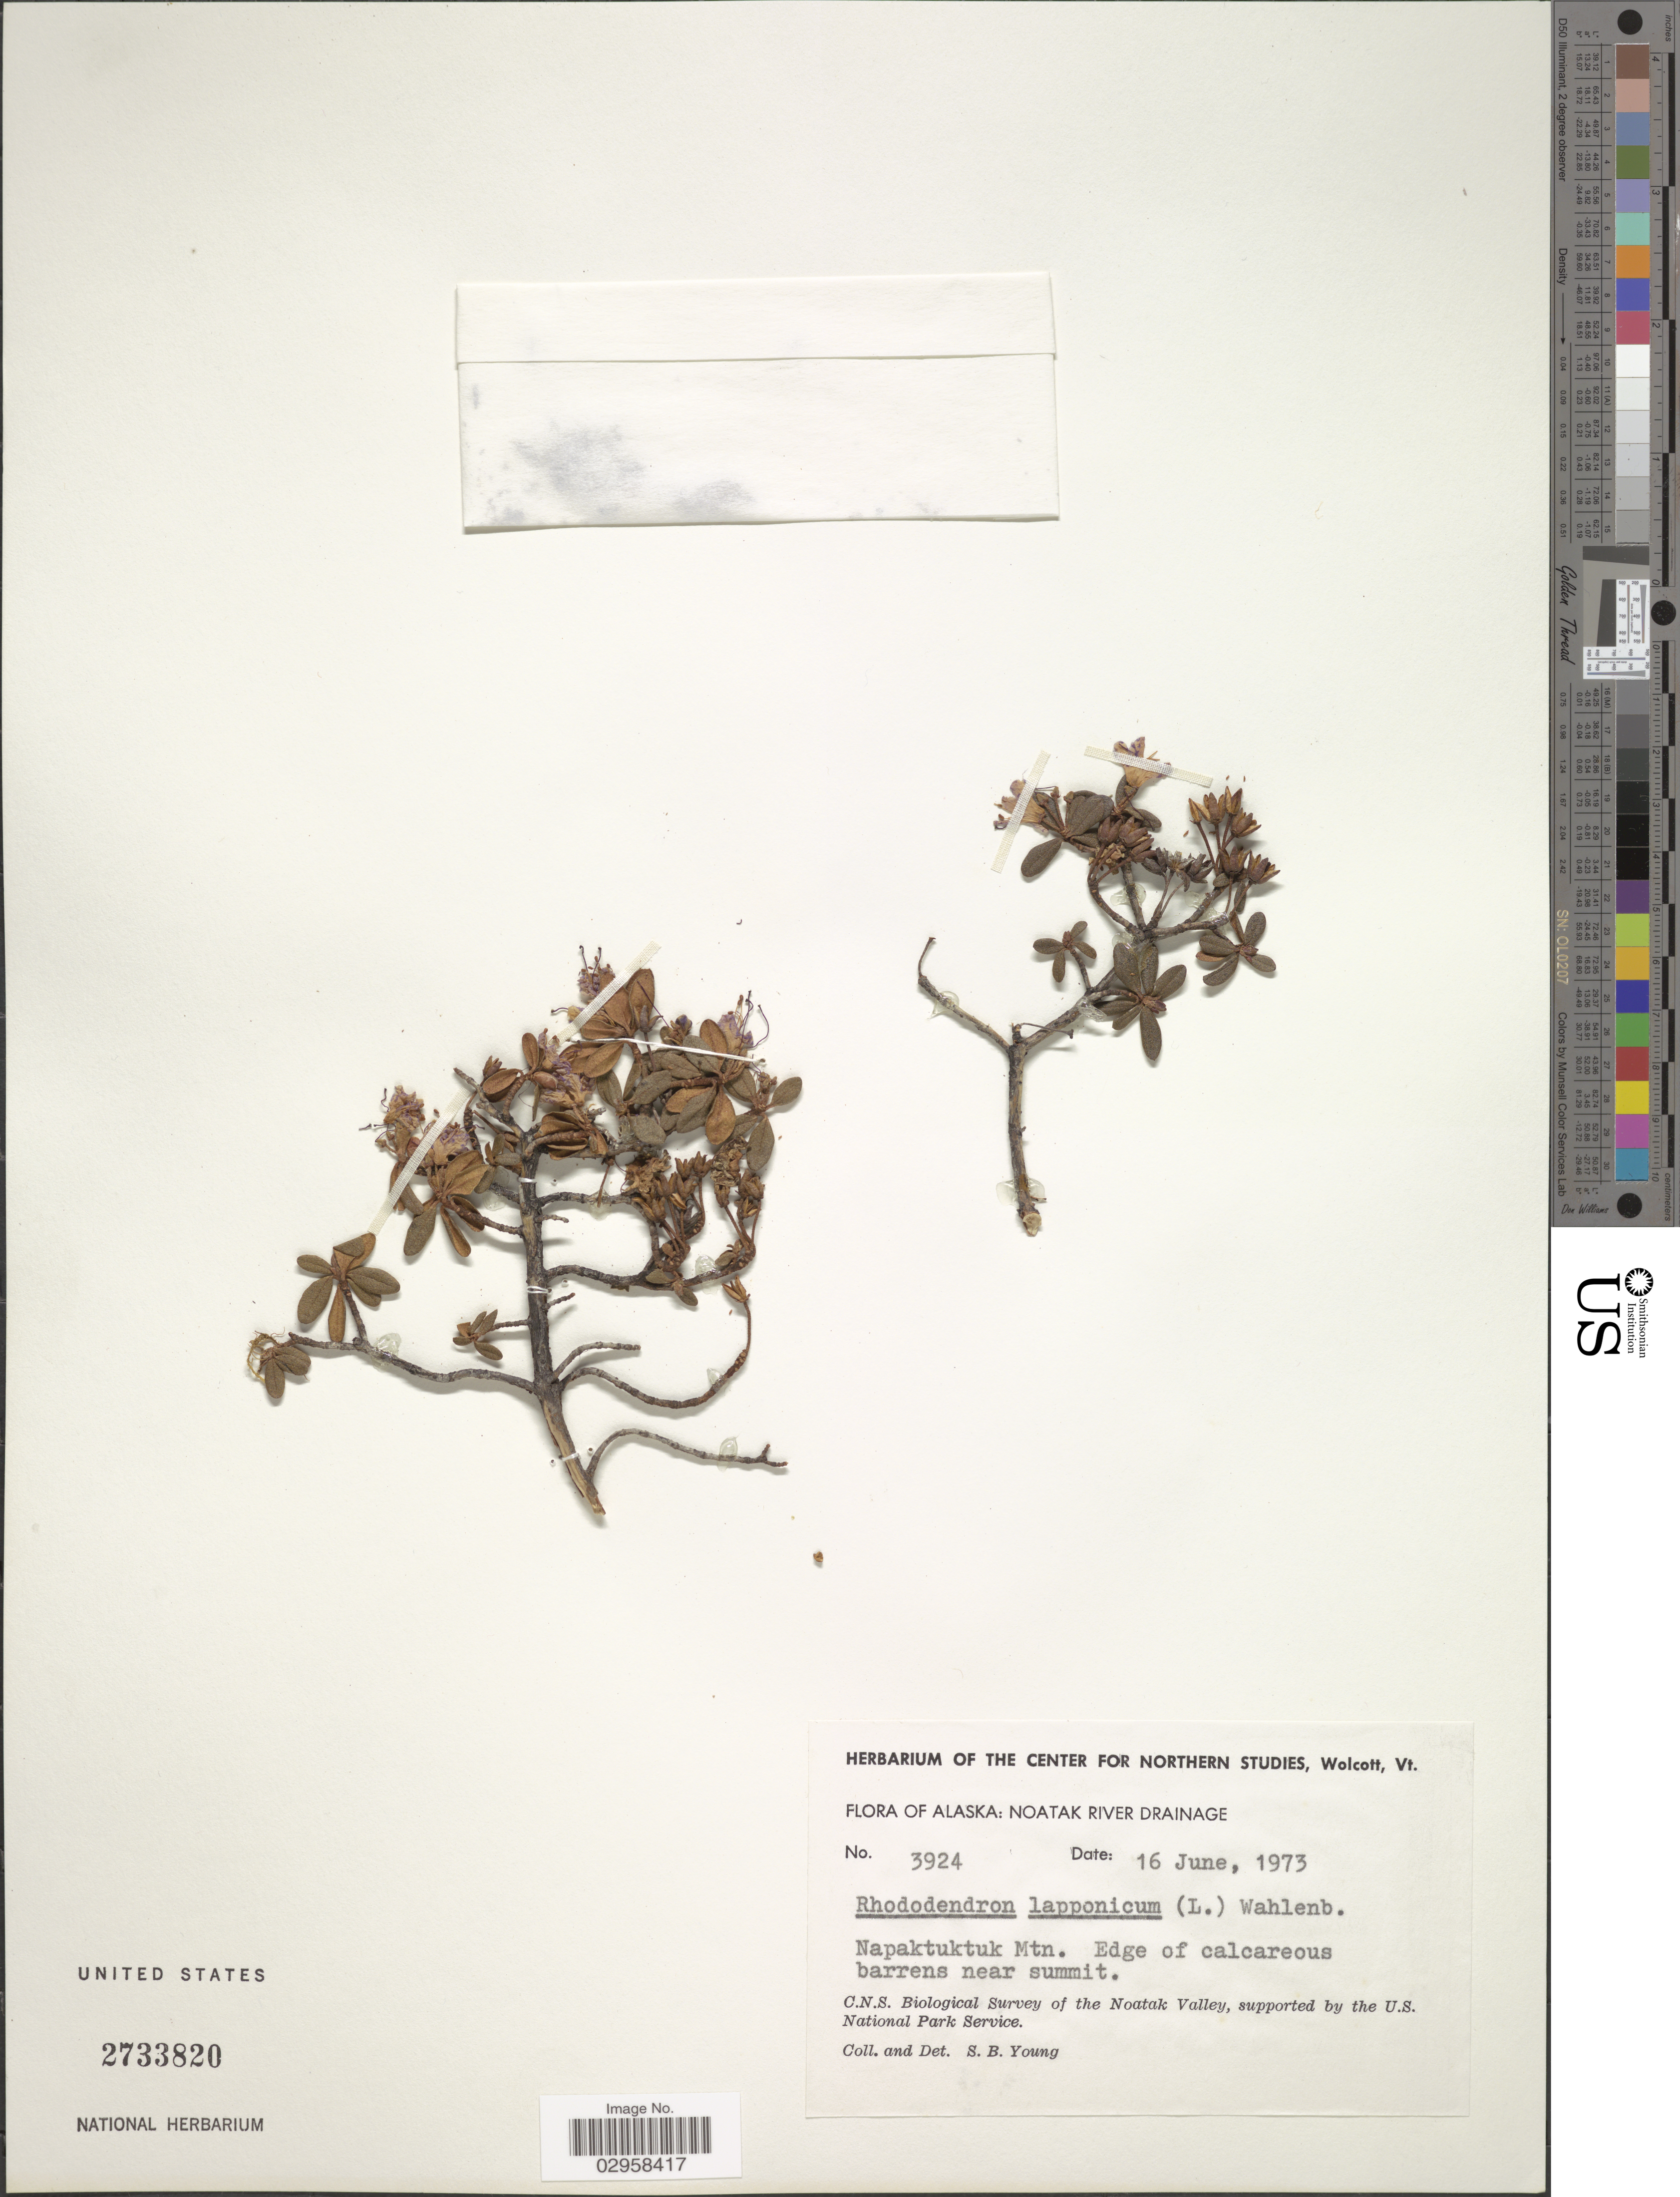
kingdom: Plantae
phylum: Tracheophyta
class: Magnoliopsida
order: Ericales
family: Ericaceae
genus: Rhododendron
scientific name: Rhododendron lapponicum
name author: (L.) Wahlenb.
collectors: S. Young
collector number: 3924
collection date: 1973-06-16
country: United States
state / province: Alaska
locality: Noatak River Drainage. Napaktuktuk Mtn. Edge of calcareous barrens near summit.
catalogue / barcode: US 2733820